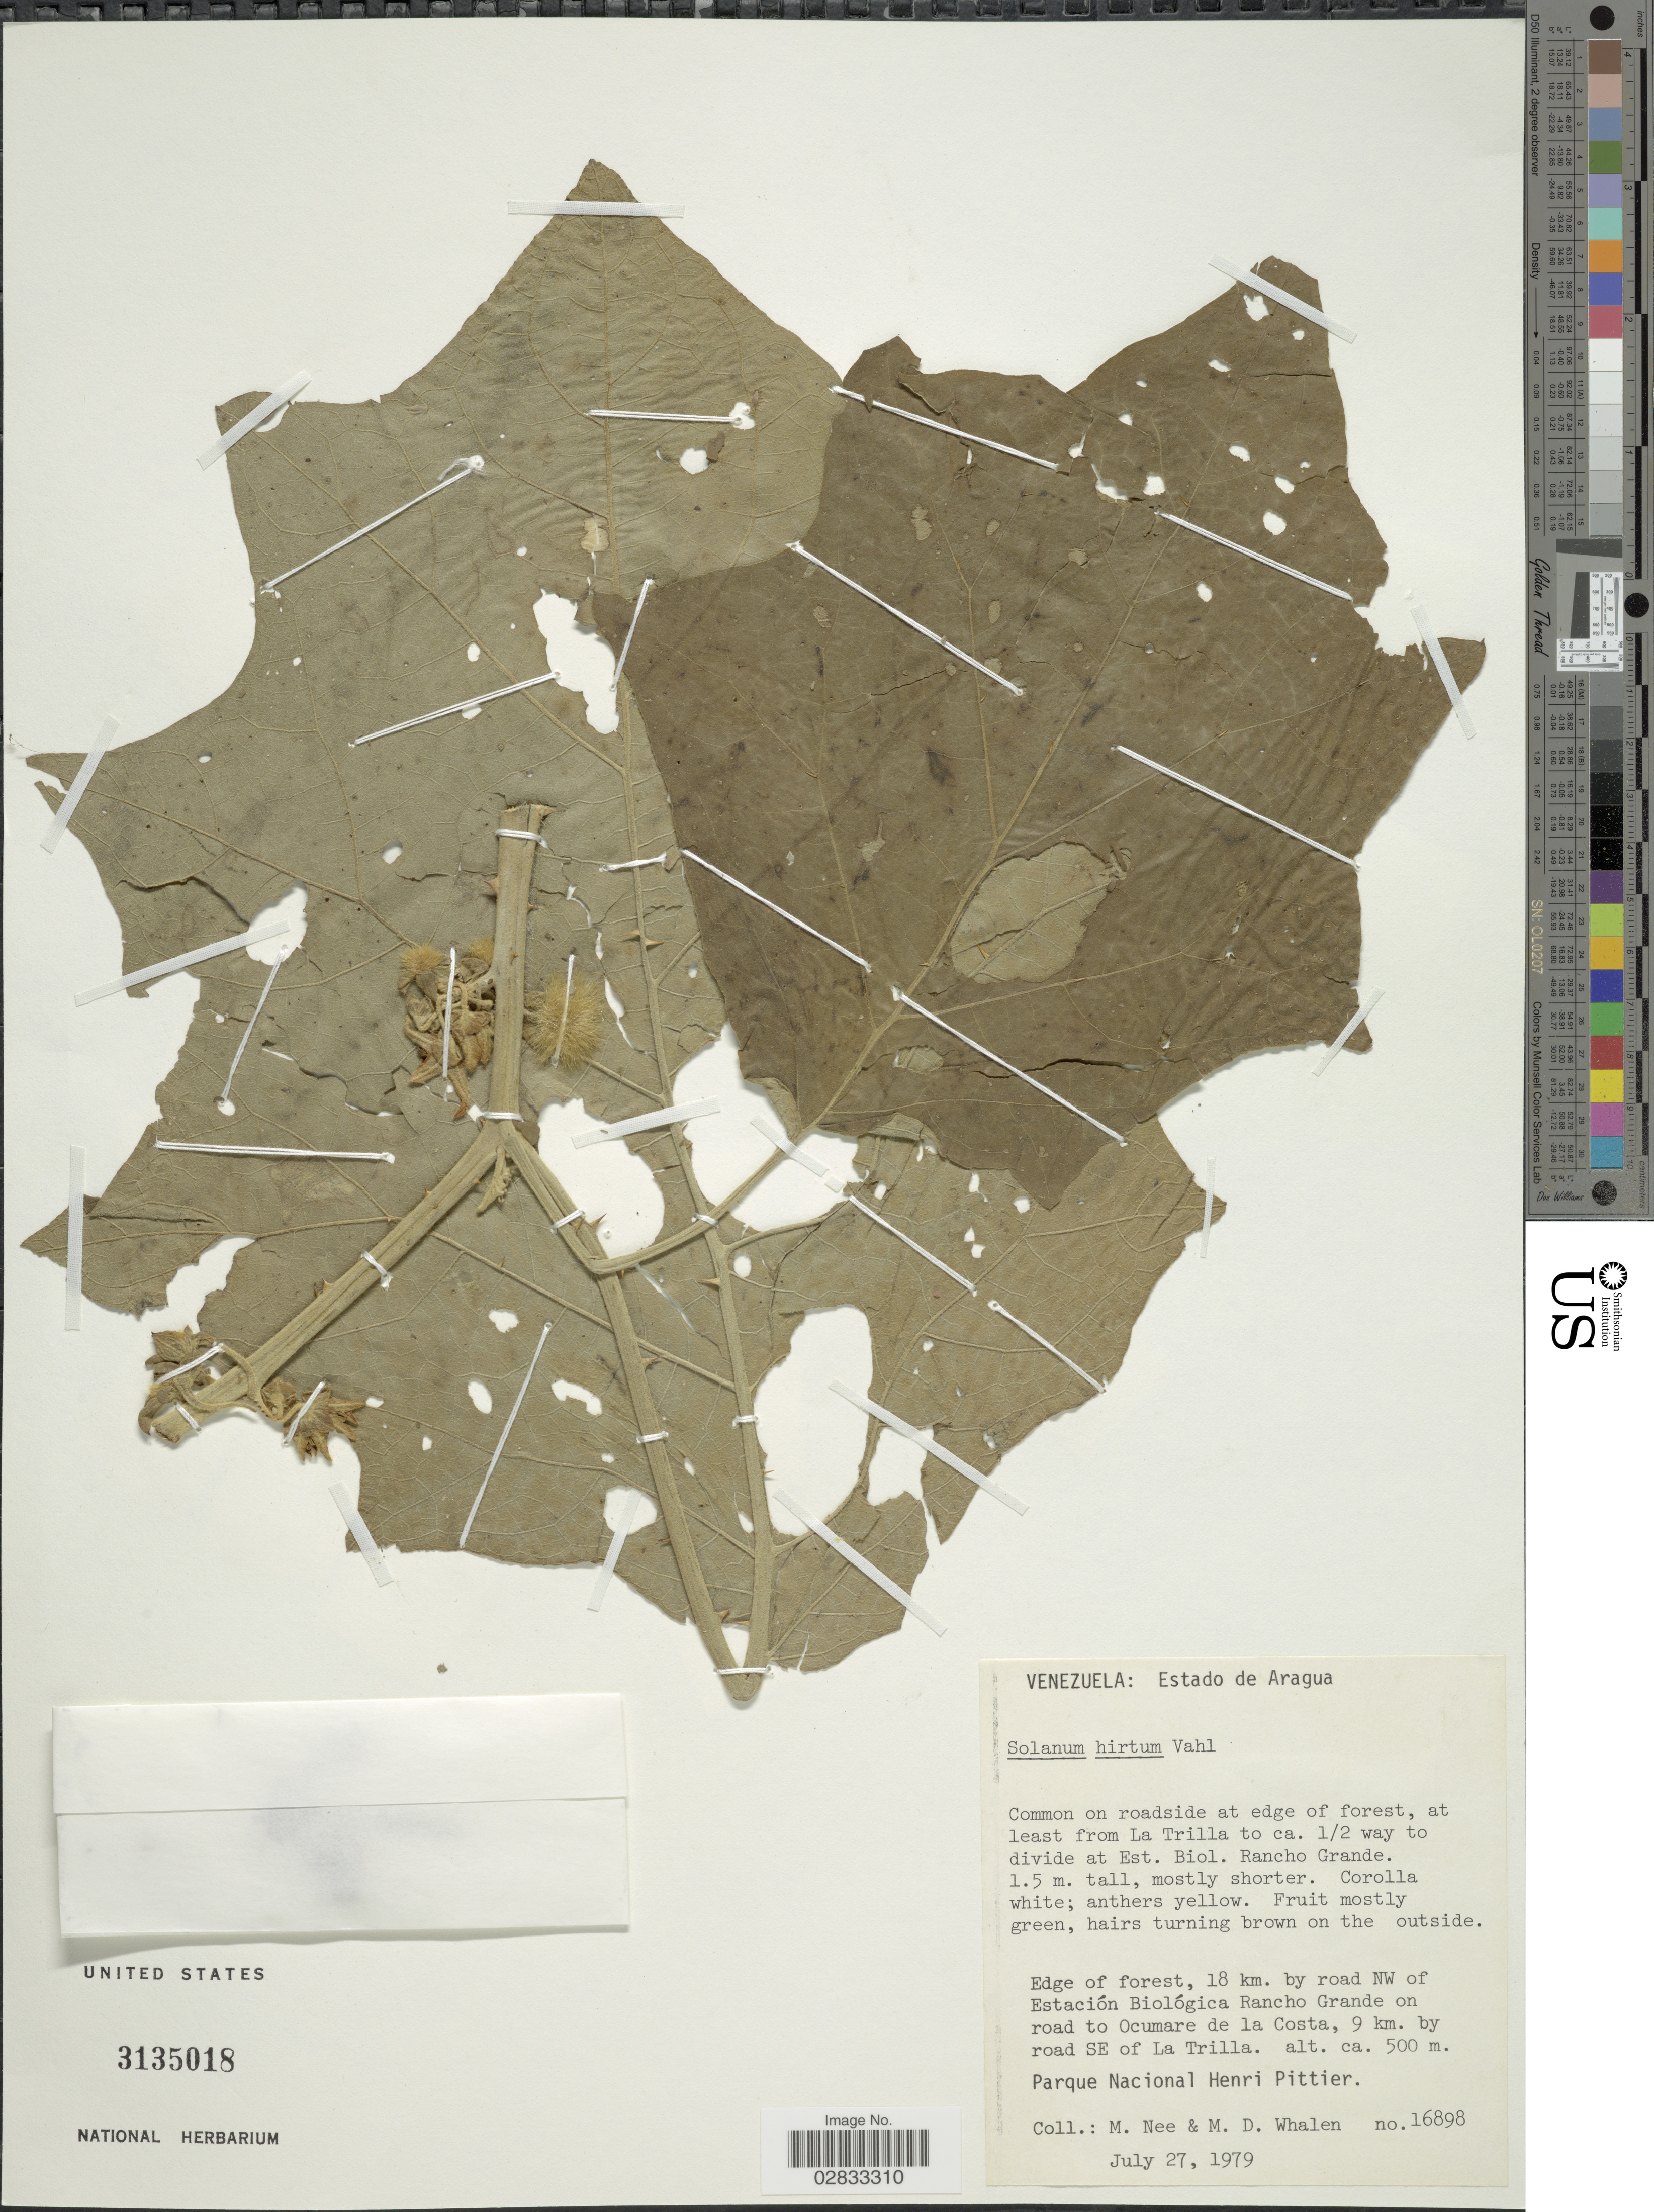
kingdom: Plantae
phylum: Tracheophyta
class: Magnoliopsida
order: Solanales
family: Solanaceae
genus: Solanum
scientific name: Solanum hirtum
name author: Vahl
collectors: M. Nee & M. Whalen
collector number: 16898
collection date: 1979-07-27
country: Venezuela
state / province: Aragua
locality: Common on roadside at edge of forest, at least from La Trilla to ca. 1/2 way to divide at Est. Biol. Rancho Grande. Edge of forest, 18 km. by road NW of Estación Biológica Rancho Grande on road to Ocumare de la Costa, 9 km. by road SE of La Trilla, Parque Nacional Henri Pittier.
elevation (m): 500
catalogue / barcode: US 3135018